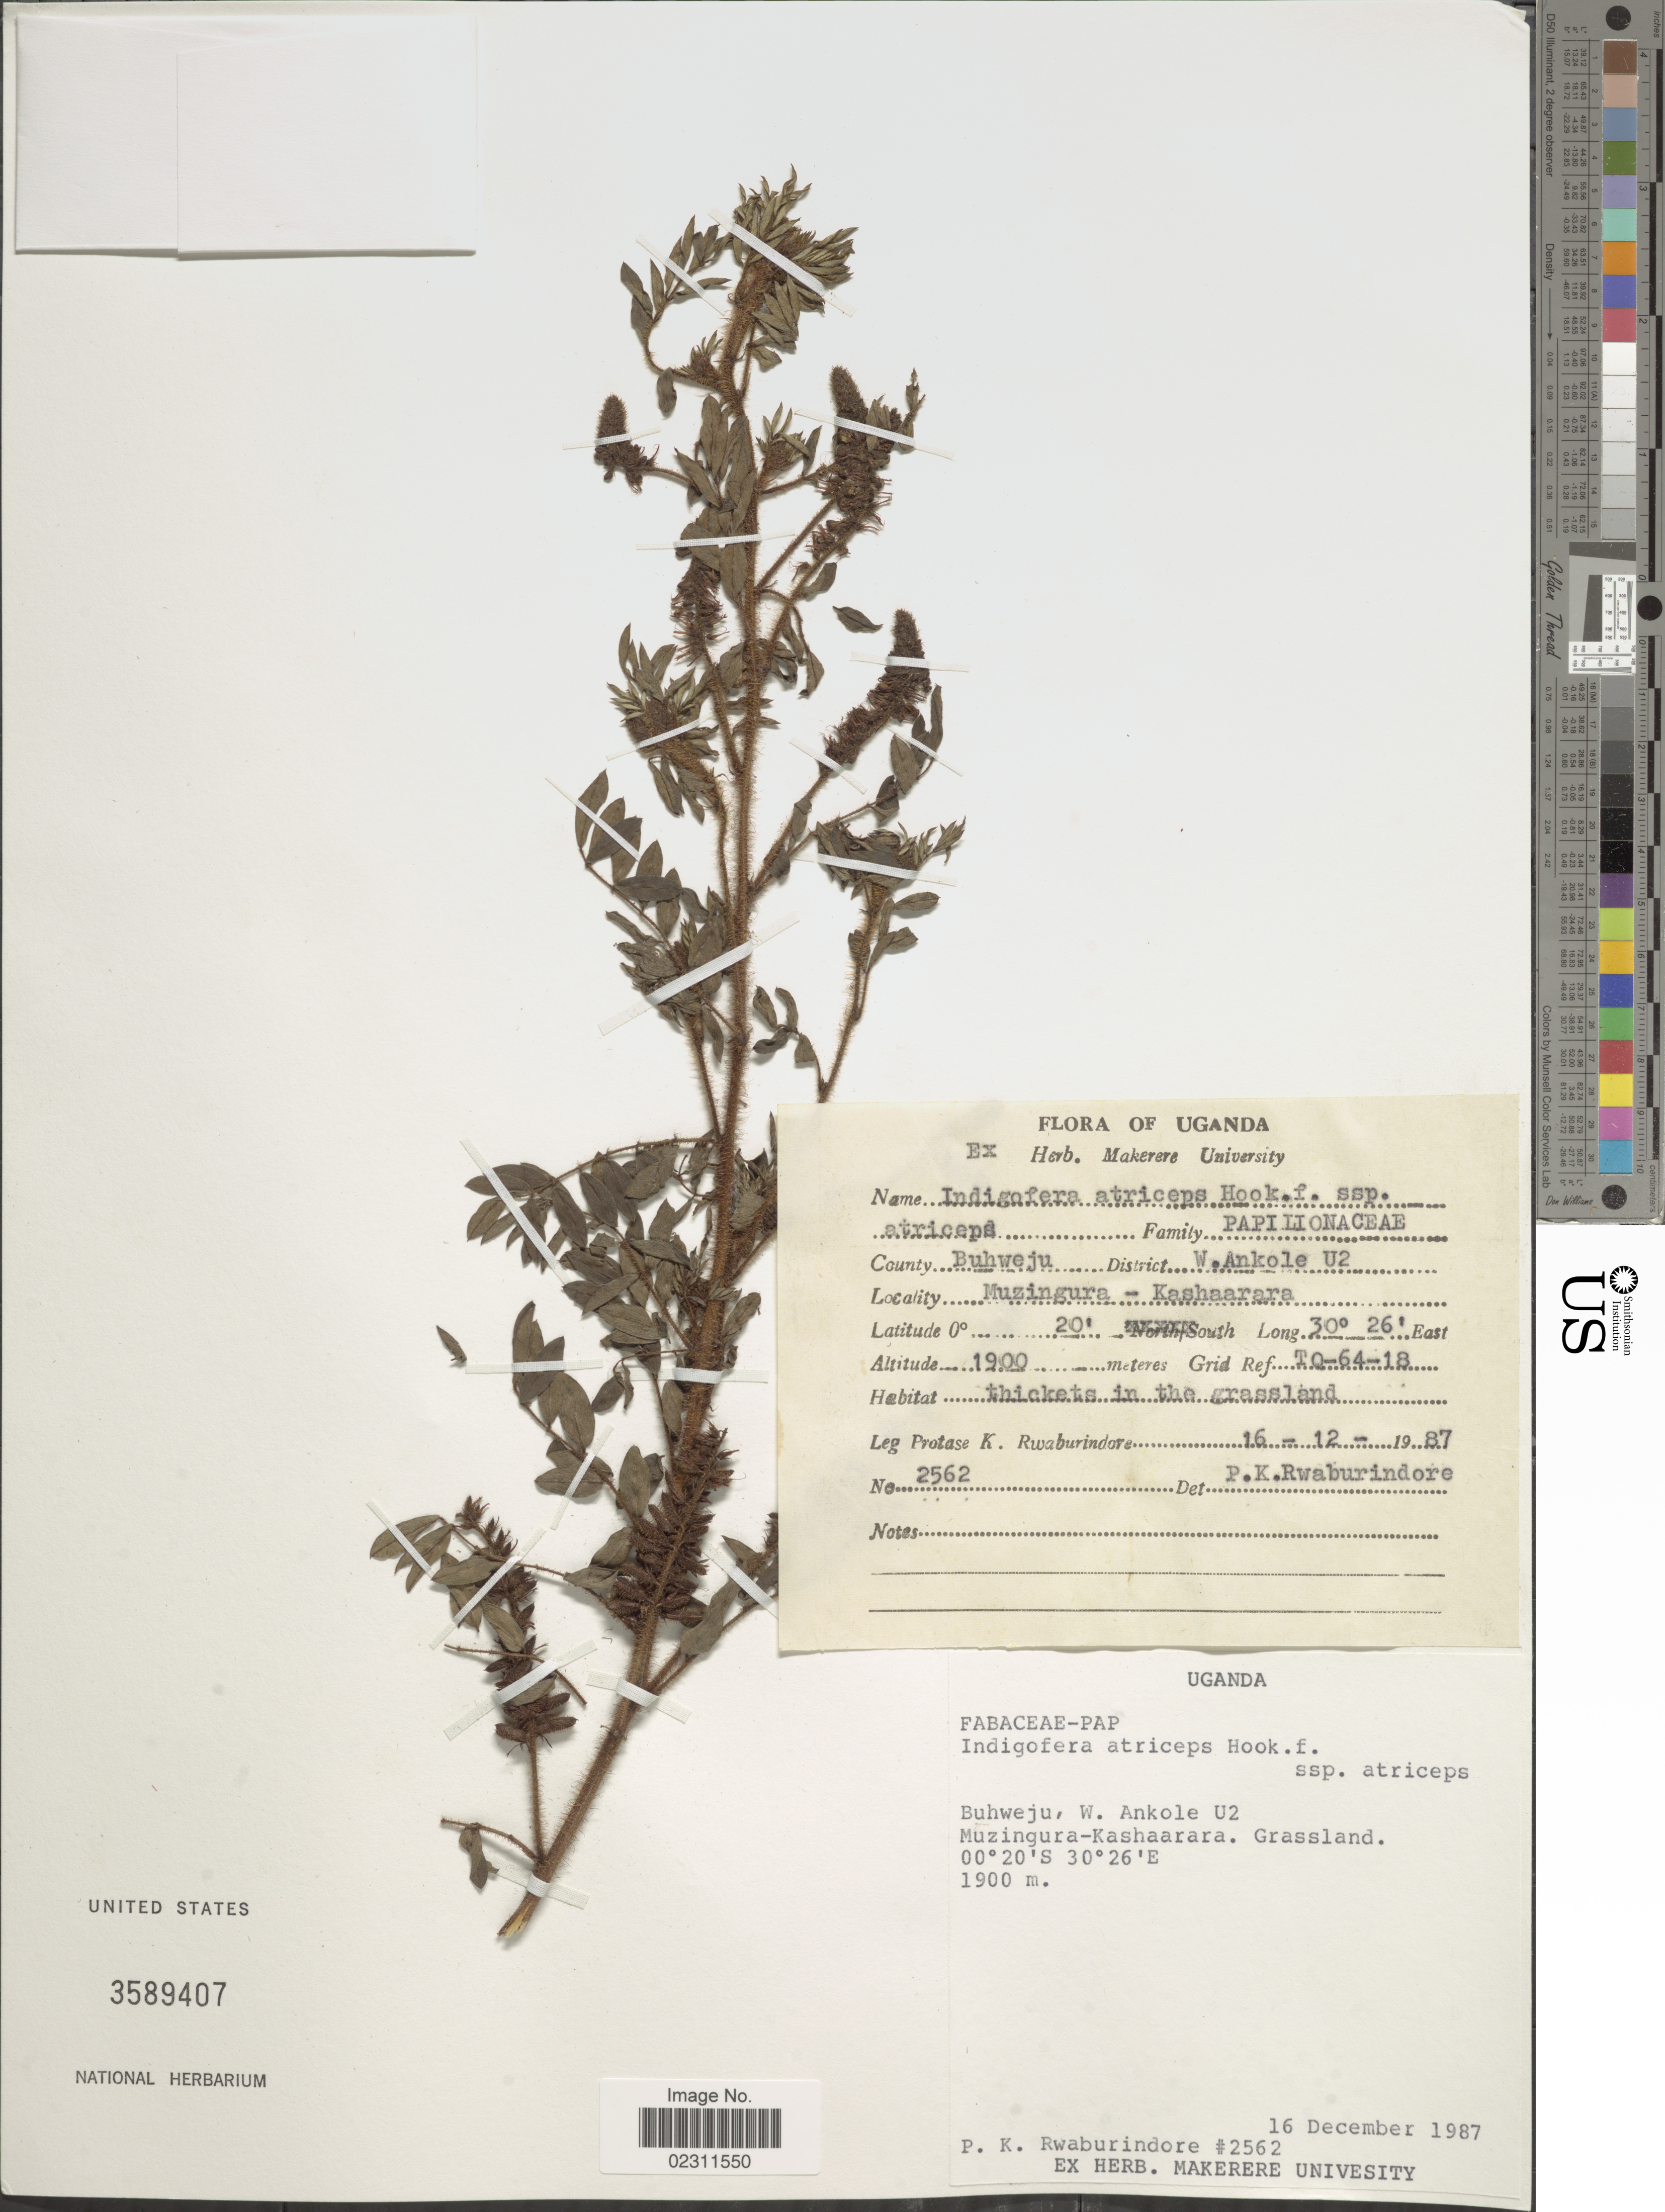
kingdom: Plantae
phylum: Tracheophyta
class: Magnoliopsida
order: Fabales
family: Fabaceae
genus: Indigofera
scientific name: Indigofera atriceps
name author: Hook. f.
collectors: P. Rwaburindore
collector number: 2562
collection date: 1987-12-16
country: Uganda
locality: Buhweju, W. Ankole U2, Muzingura-Kashaarara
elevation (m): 1900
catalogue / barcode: US 3589407